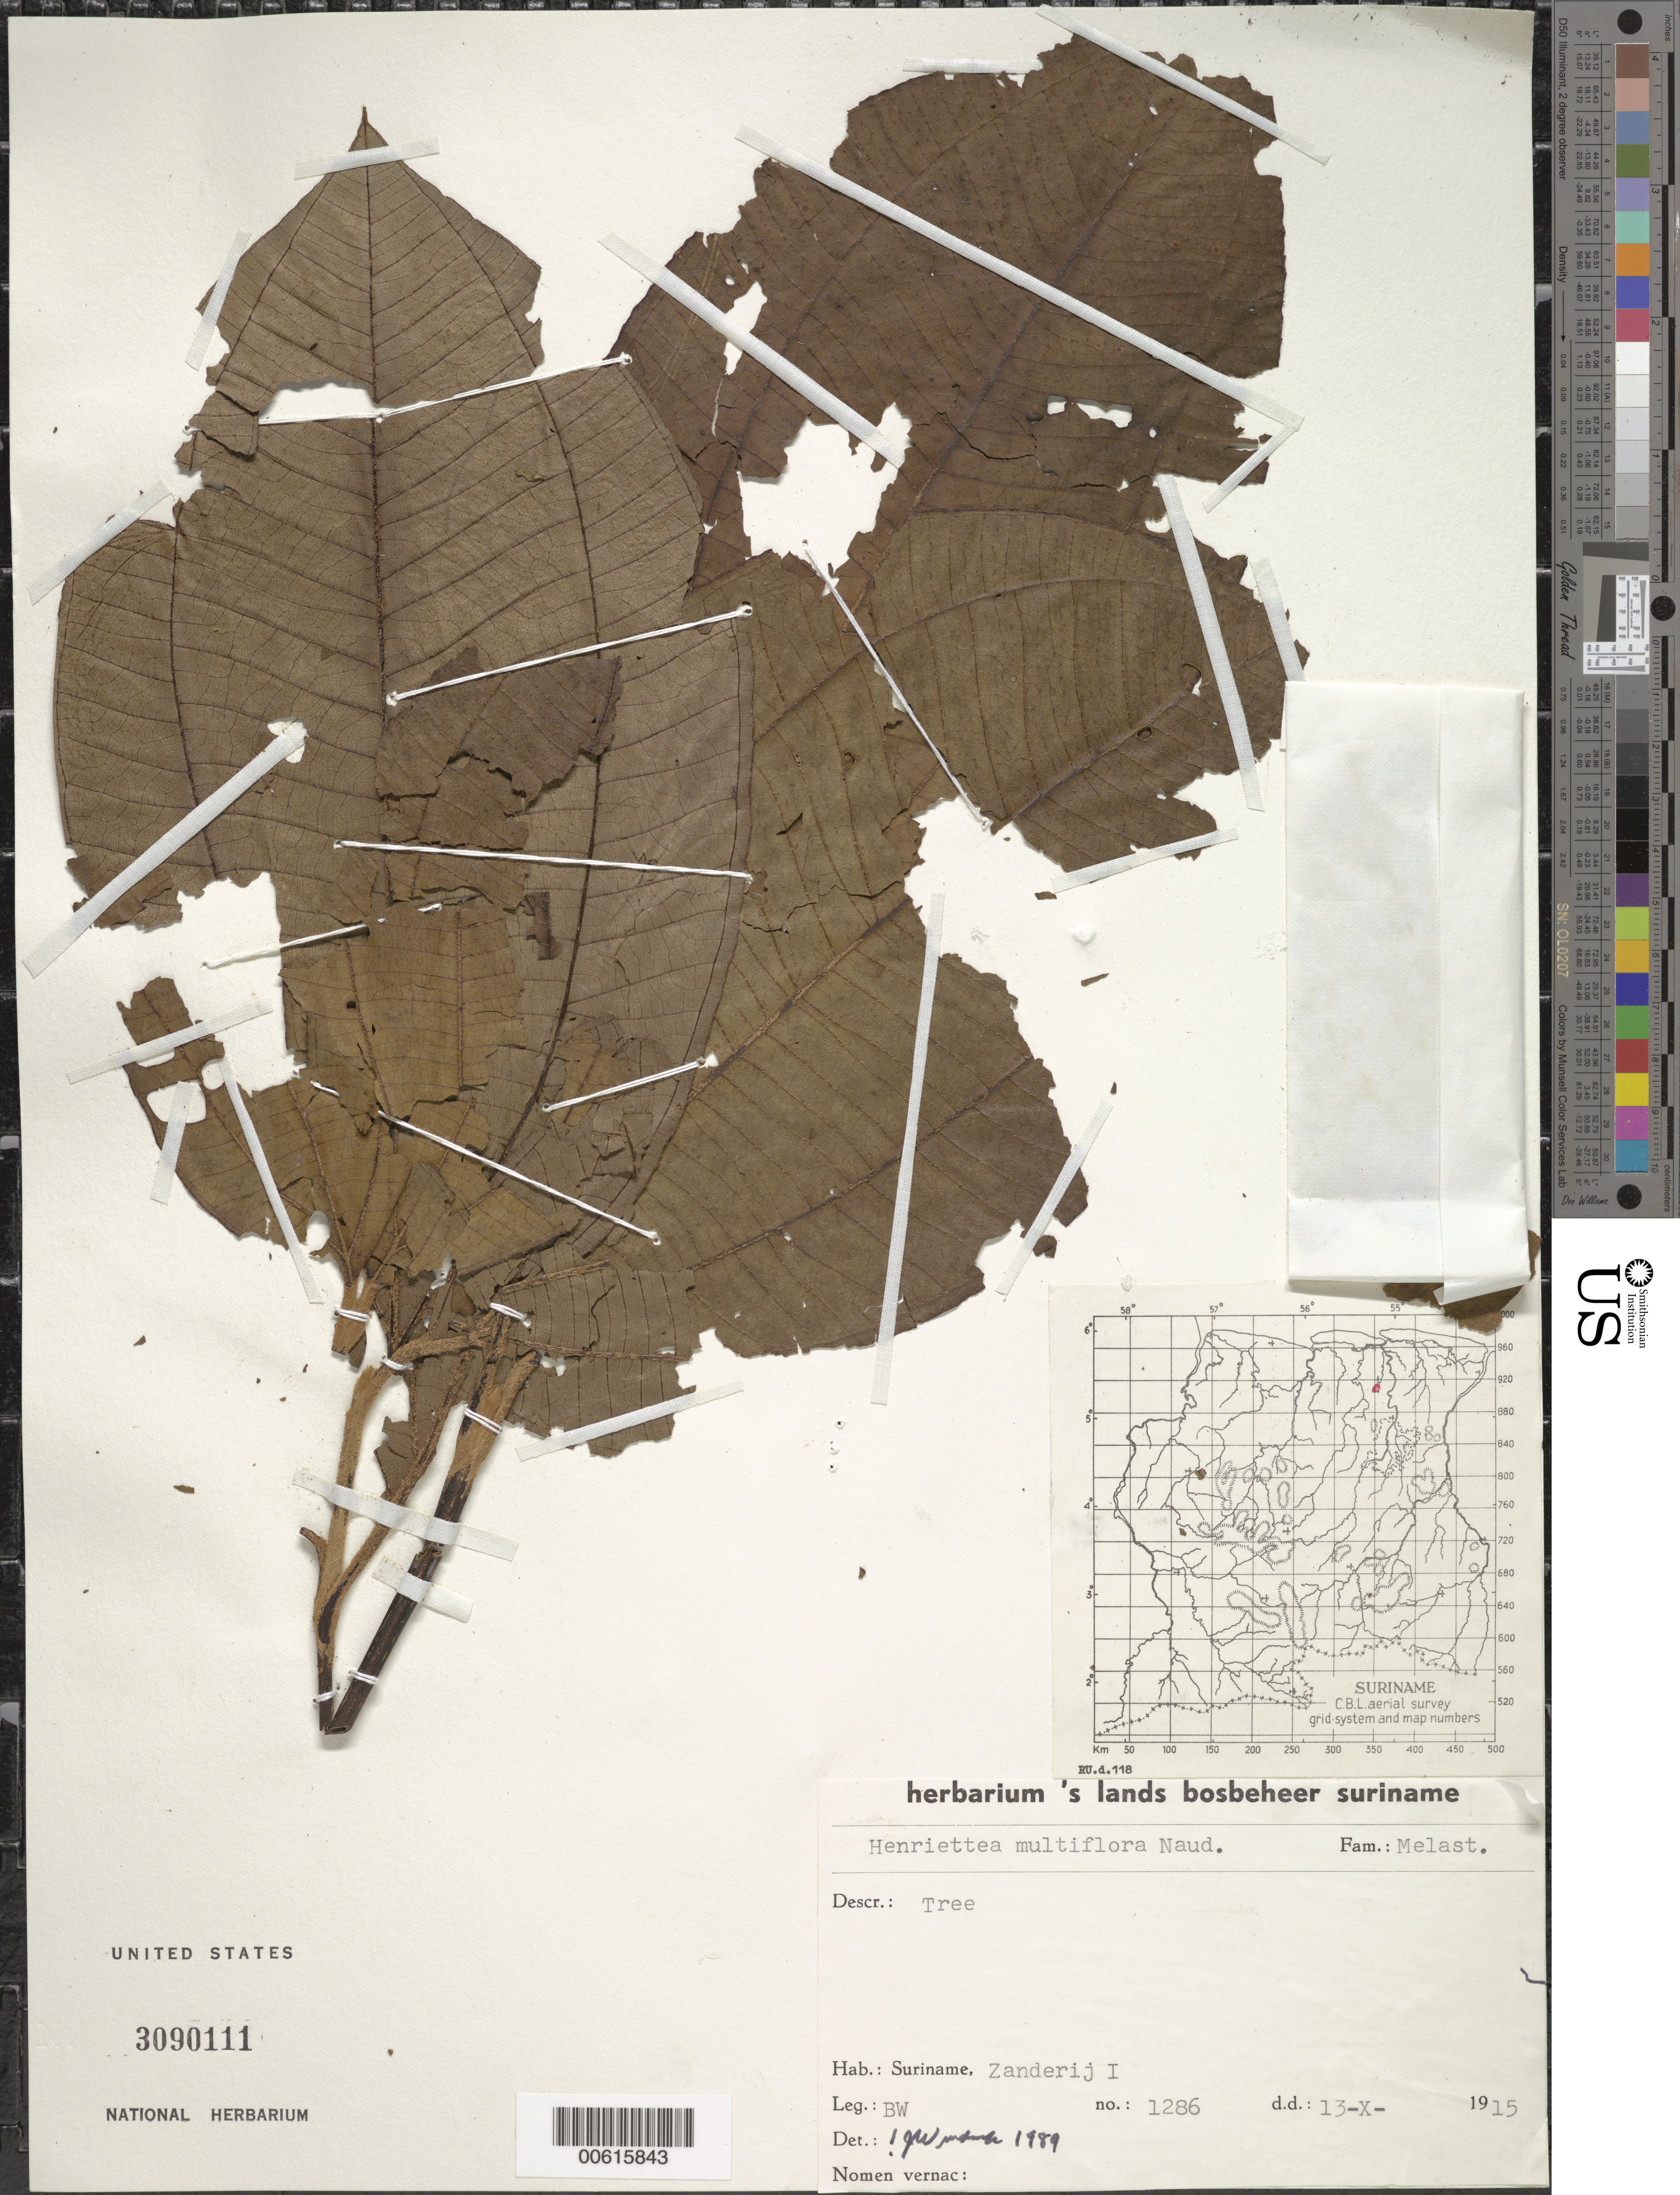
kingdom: Plantae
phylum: Tracheophyta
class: Magnoliopsida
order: Myrtales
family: Melastomataceae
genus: Henriettea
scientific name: Henriettea multiflora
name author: Naudin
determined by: Wurdack, John J., (US), US (UNITED STATES)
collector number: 1286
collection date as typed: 13-Oct-15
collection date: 1915-10-13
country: Suriname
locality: Zanderij I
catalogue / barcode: US 3090111